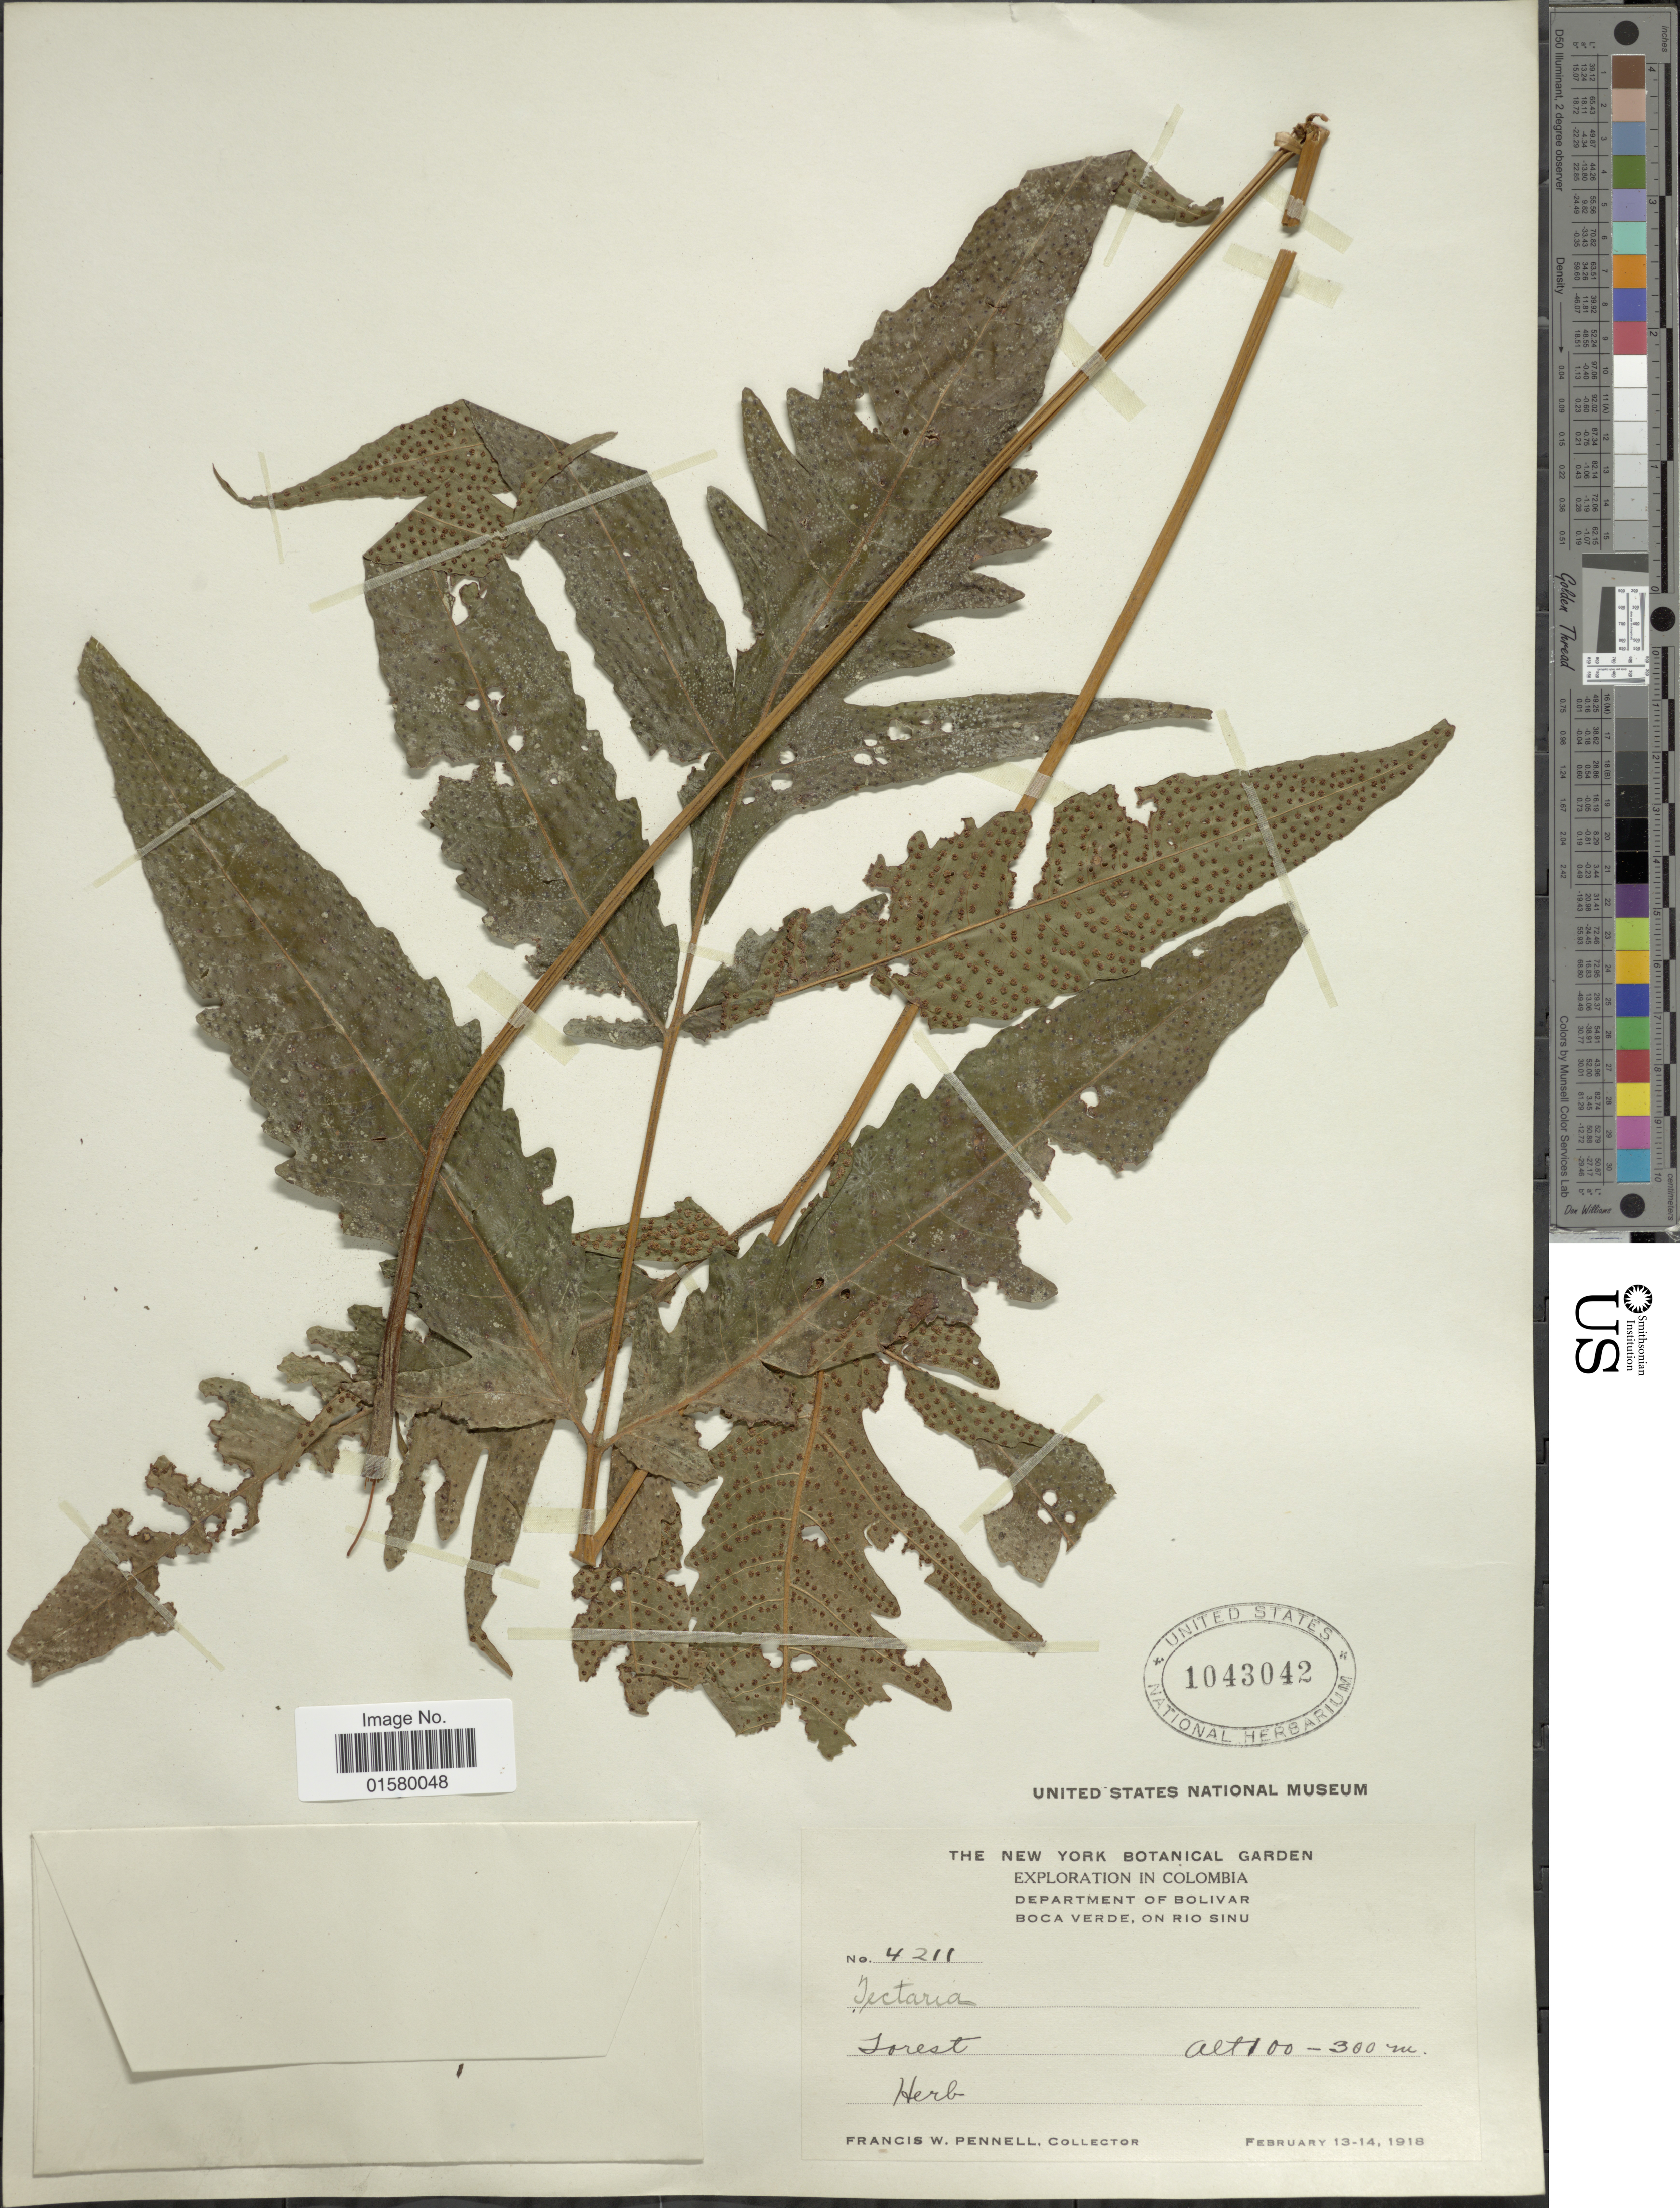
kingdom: Plantae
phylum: Tracheophyta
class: Polypodiopsida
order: Polypodiales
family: Tectariaceae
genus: Tectaria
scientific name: Tectaria sp.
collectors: F. W. Pennell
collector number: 4211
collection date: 1918-02-13/1918-02-14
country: Colombia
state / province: Bolívar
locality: Department of Bolivar, Boca Verde, on Rio Sinu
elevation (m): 100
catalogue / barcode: US 1043042